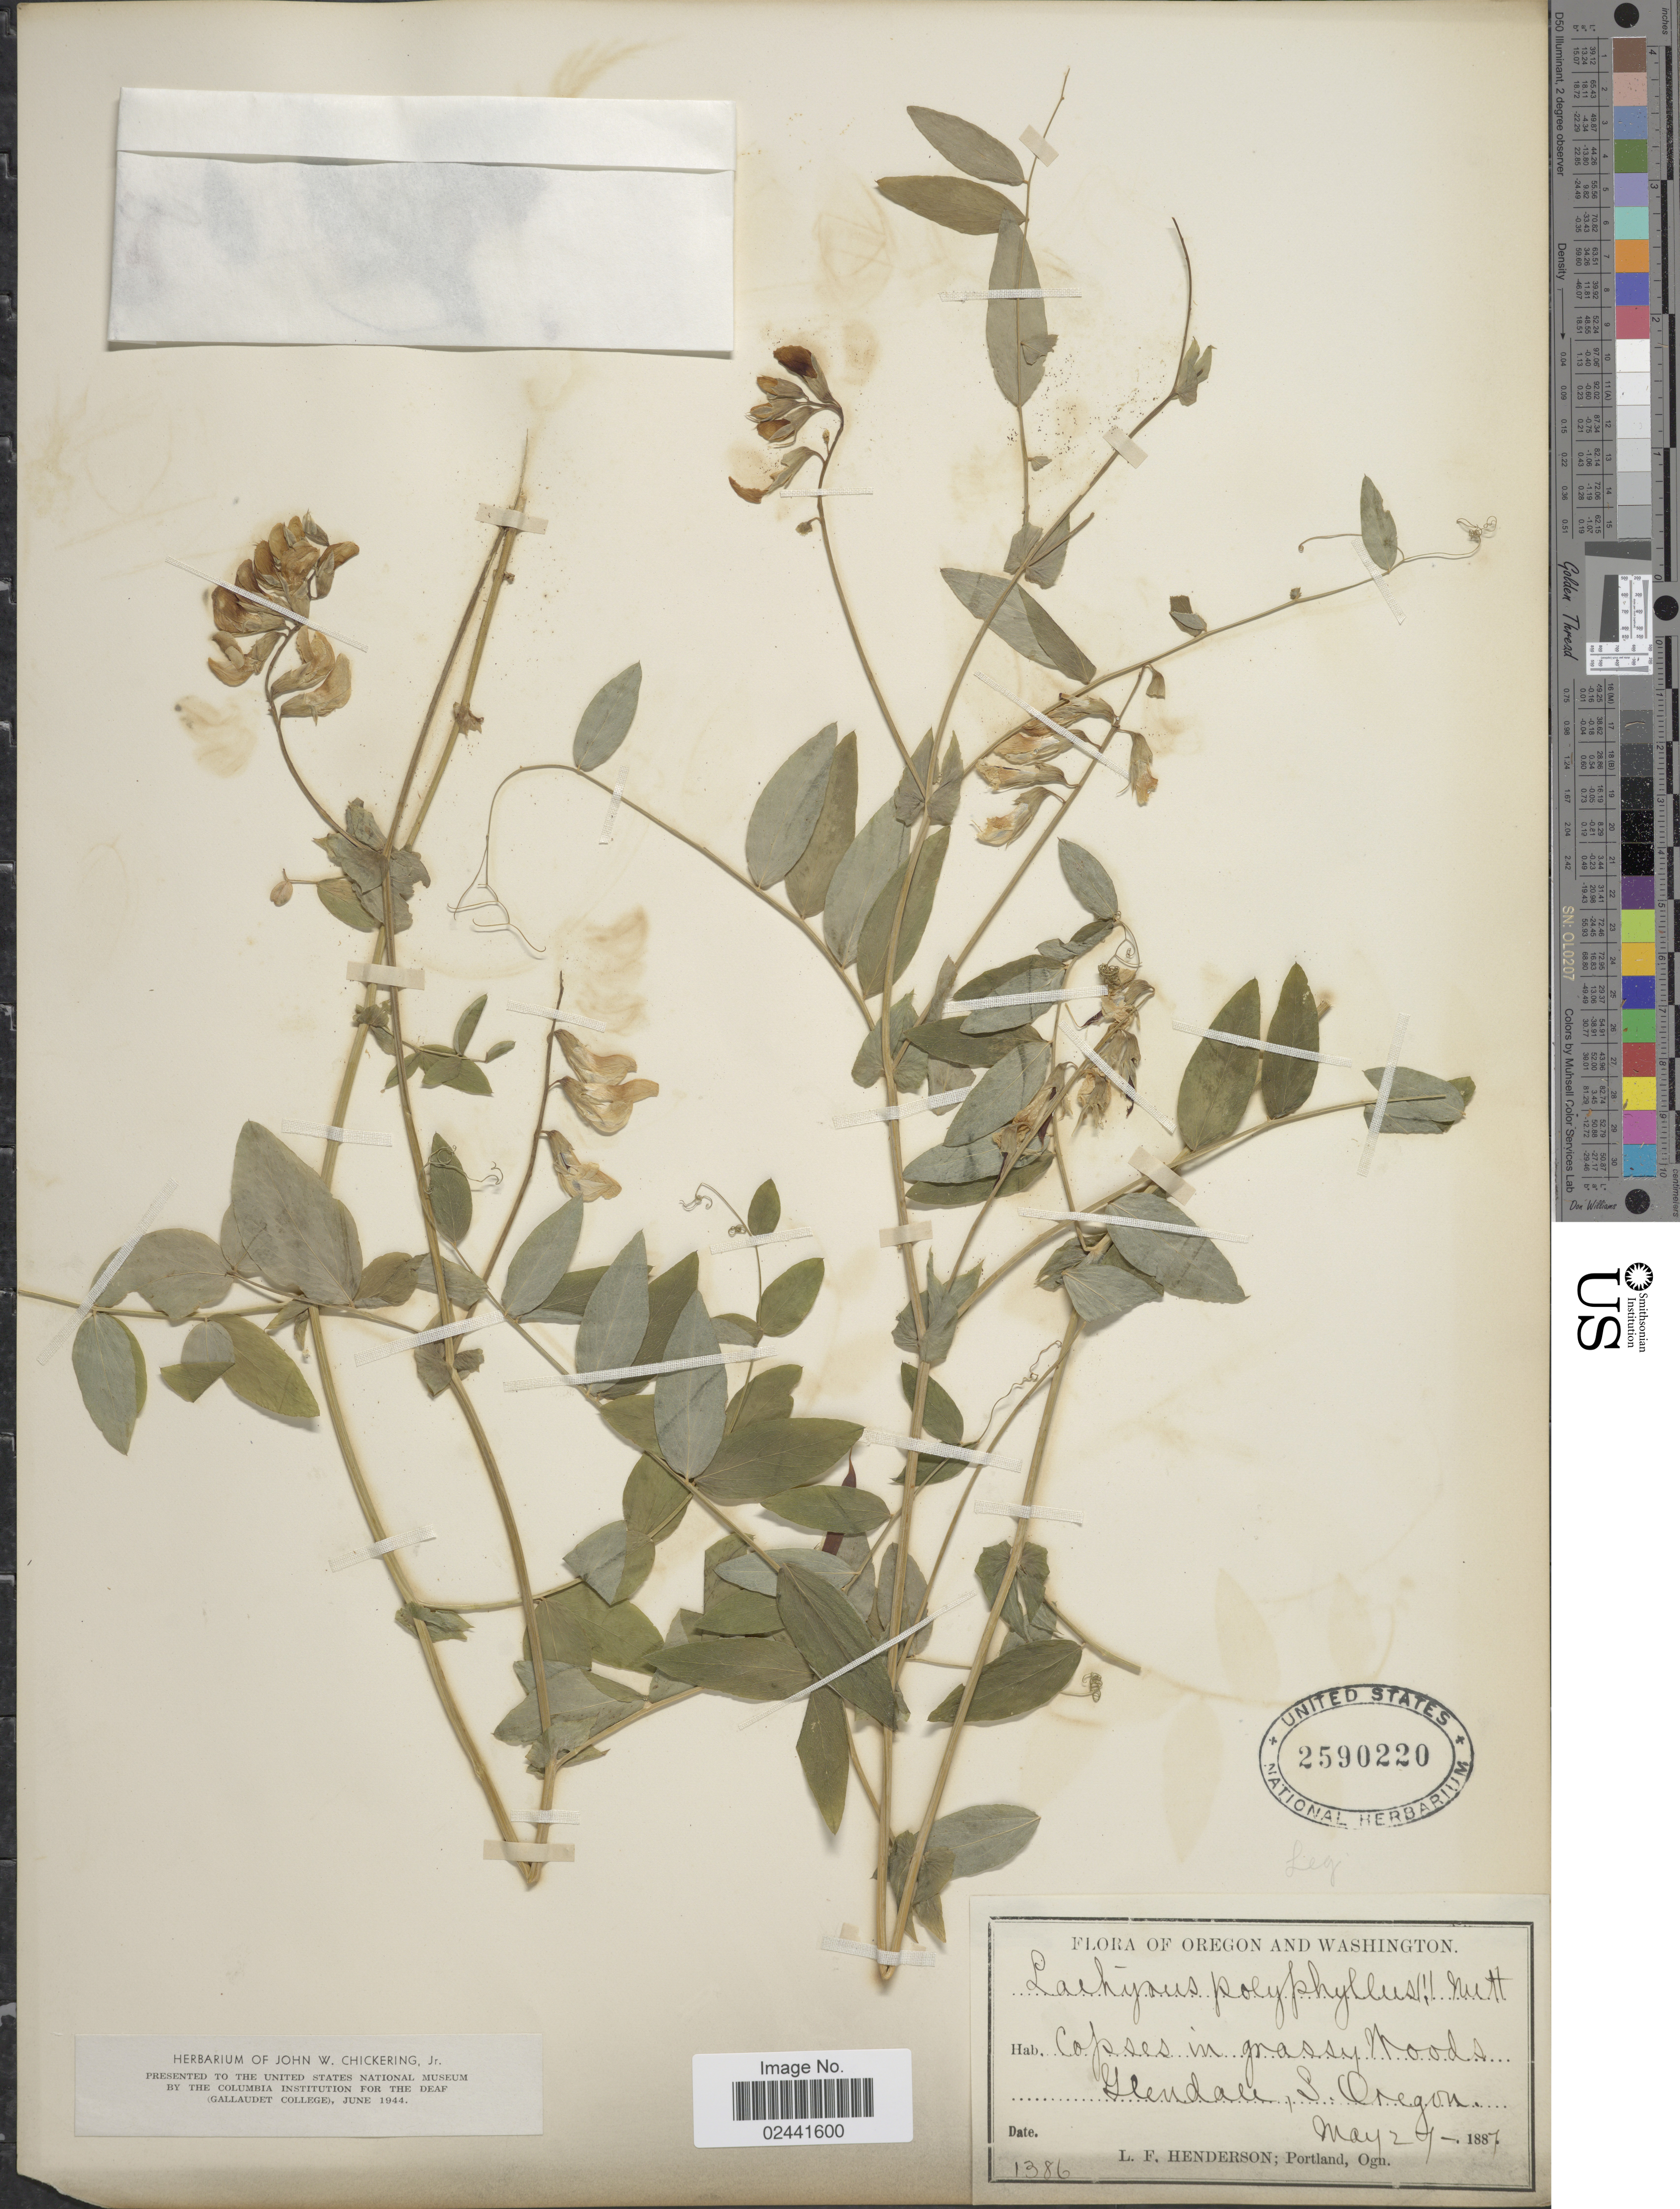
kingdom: Plantae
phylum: Tracheophyta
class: Magnoliopsida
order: Fabales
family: Fabaceae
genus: Lathyrus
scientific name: Lathyrus polyphyllus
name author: Nutt.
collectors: L. Henderson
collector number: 1386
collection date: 1887-05-27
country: United States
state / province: Oregon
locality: Copses in grassy Woods, Glendale, S. Oregon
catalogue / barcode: US 2590220